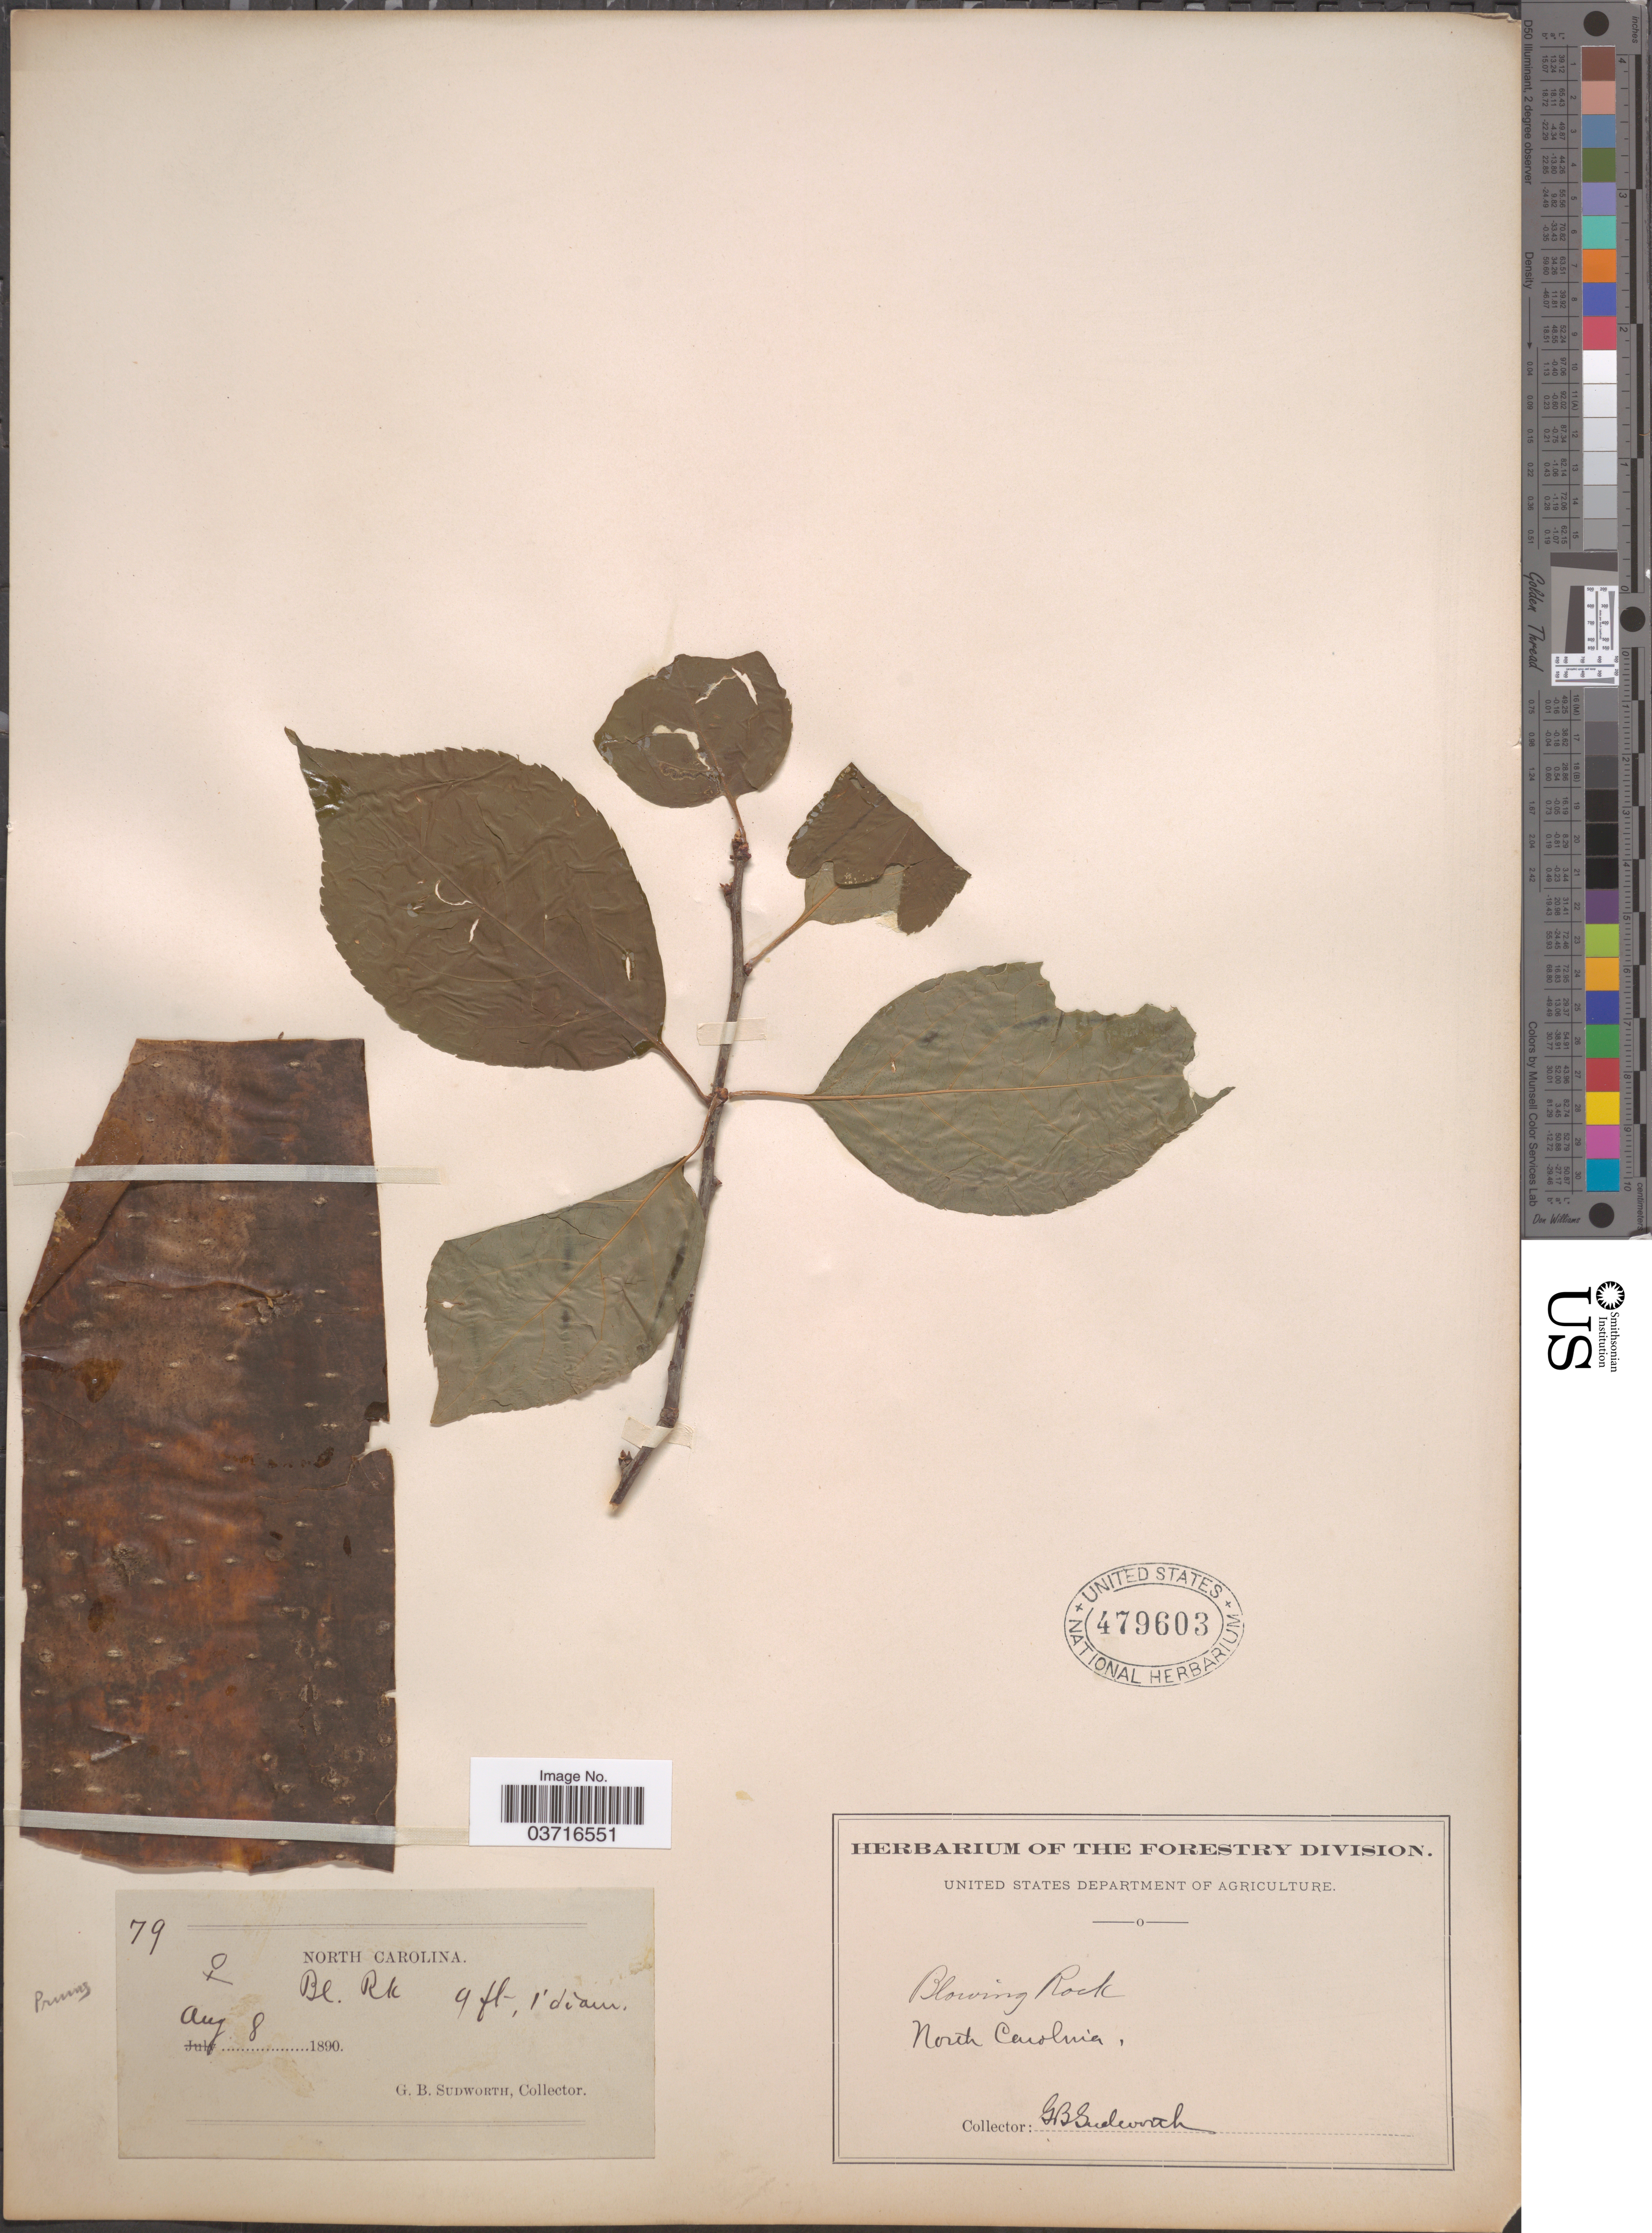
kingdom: Plantae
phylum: Tracheophyta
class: Magnoliopsida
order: Rosales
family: Rosaceae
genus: Prunus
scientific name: Prunus sp.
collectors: G. B. Sudworth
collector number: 79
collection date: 1890-08-08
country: United States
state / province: North Carolina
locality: Blowing Rock.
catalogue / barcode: US 479603